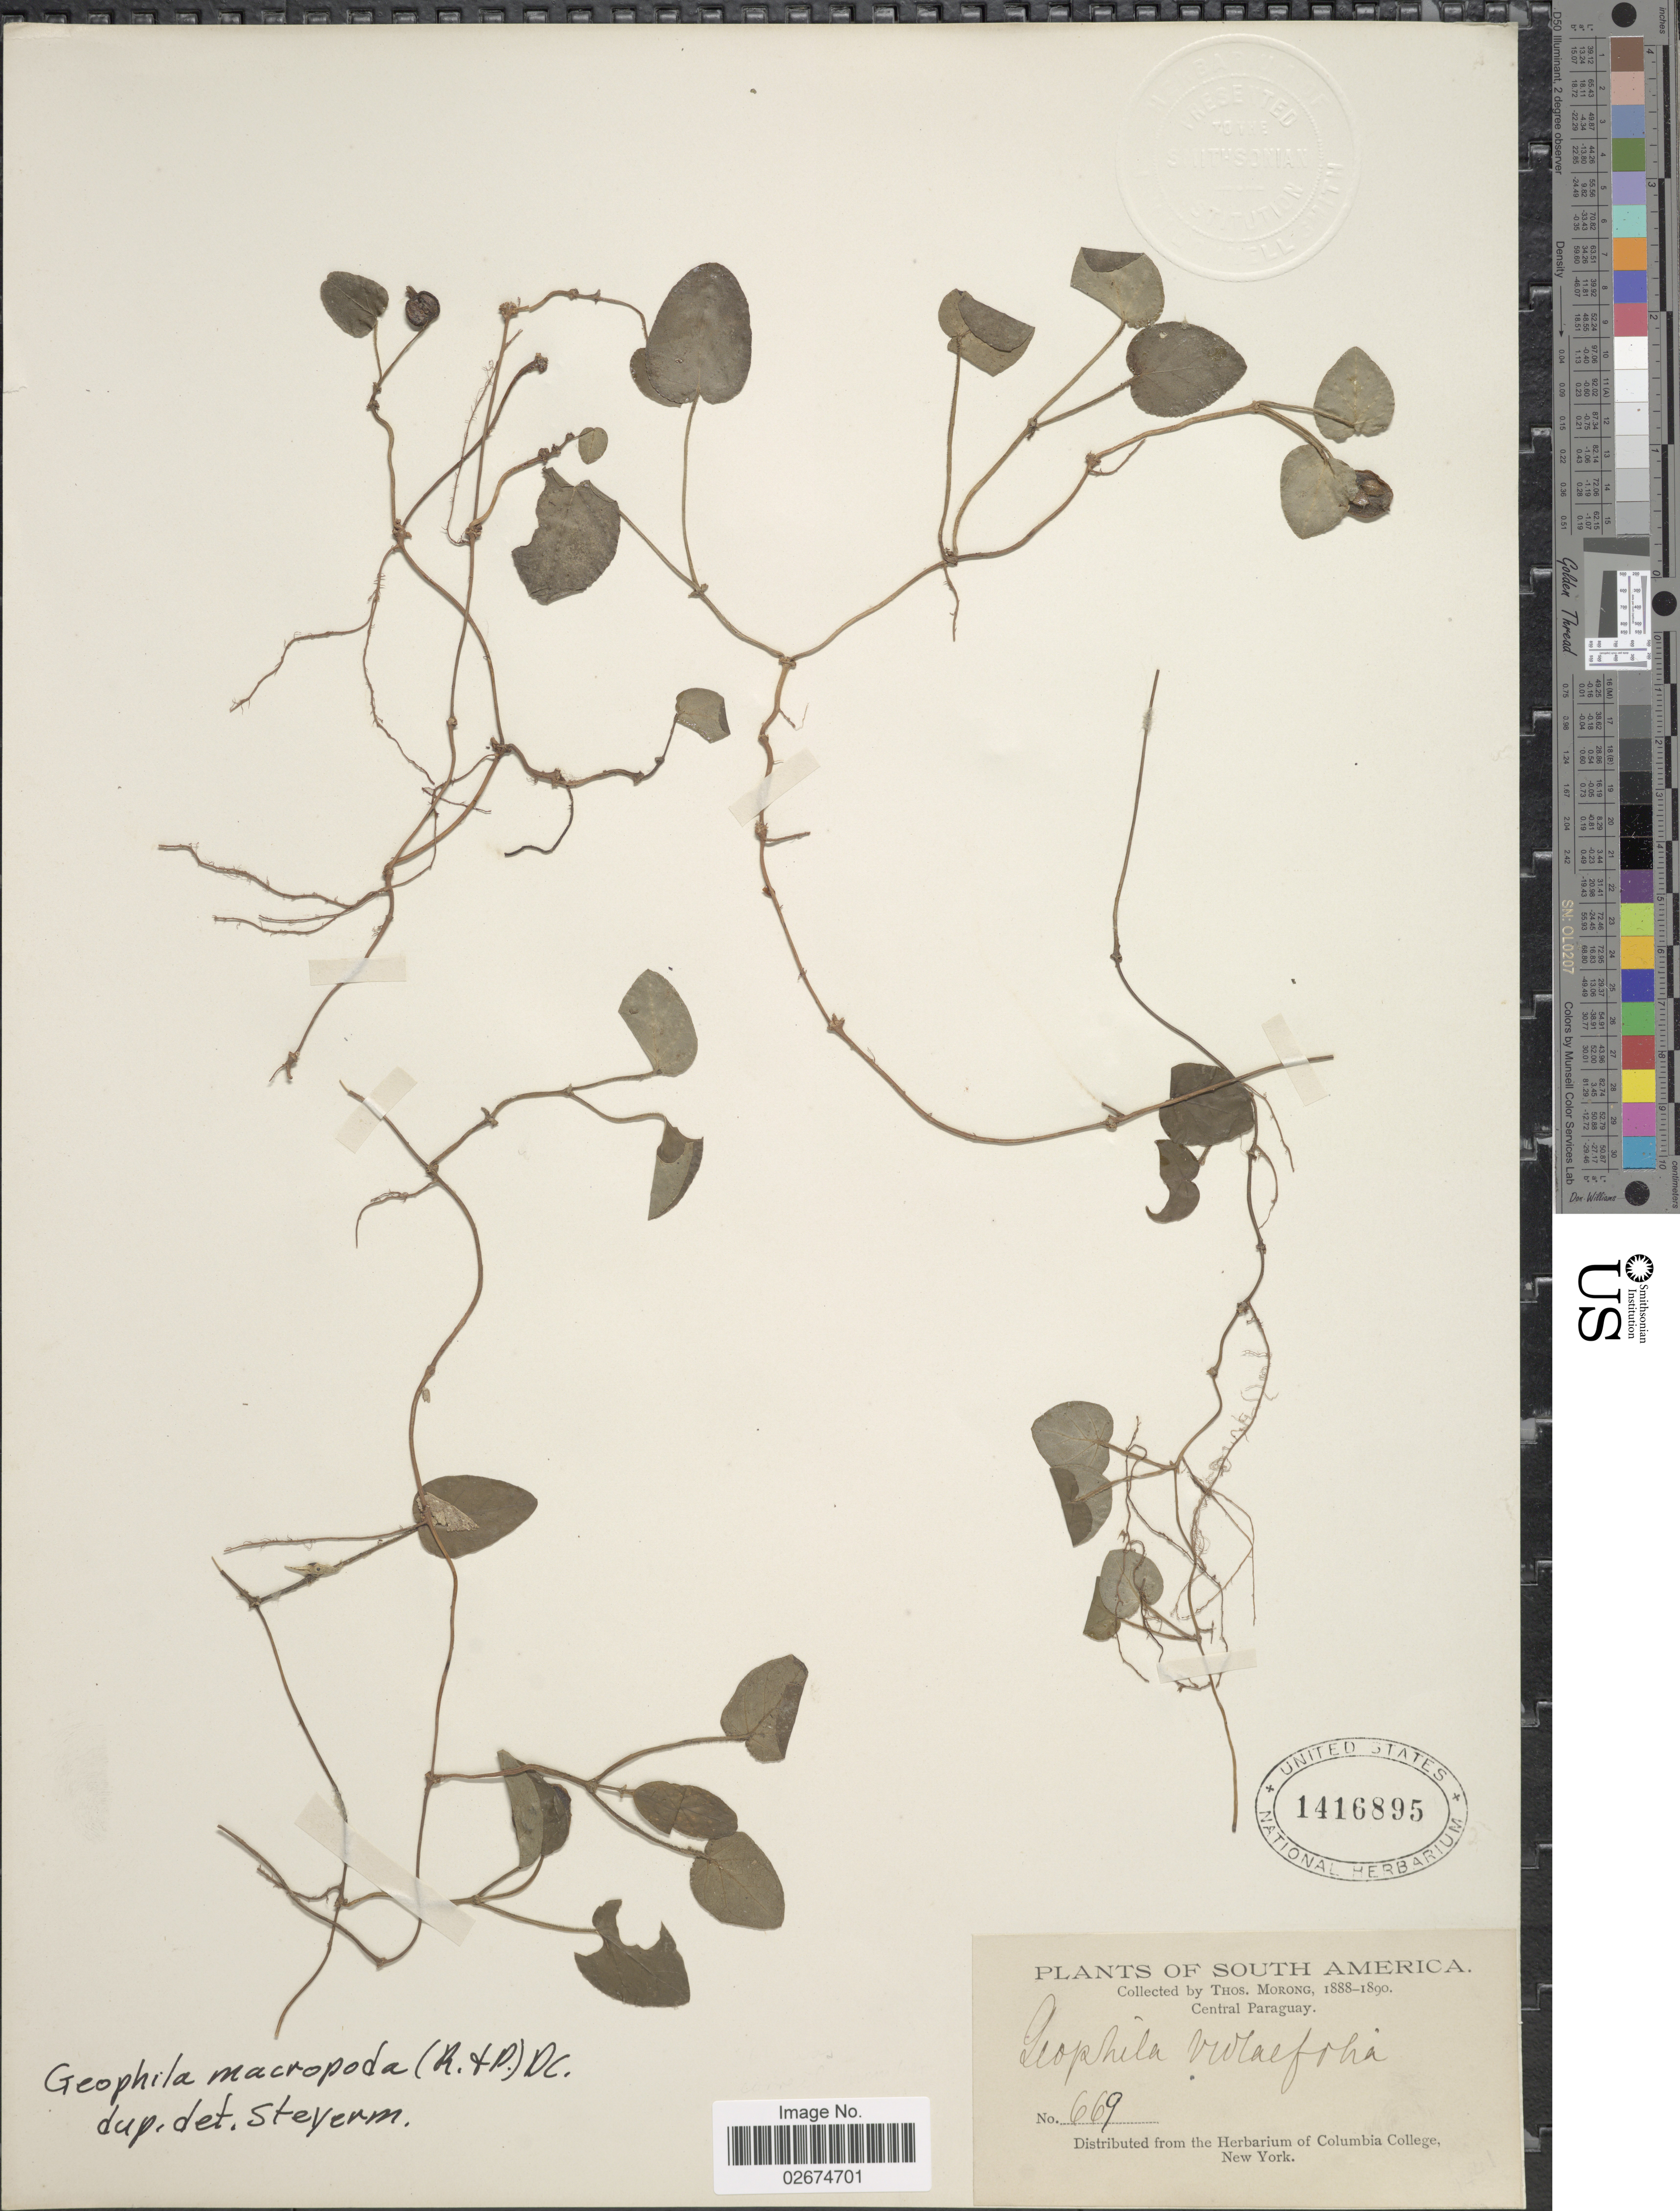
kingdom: Plantae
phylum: Tracheophyta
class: Magnoliopsida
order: Gentianales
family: Rubiaceae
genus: Geophila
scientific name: Geophila macropoda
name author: (Ruiz & Pav.) DC.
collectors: ex herb. T. Morong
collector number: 669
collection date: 1888/1890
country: Paraguay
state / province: Central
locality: Central Paraguay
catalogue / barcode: US 1416895